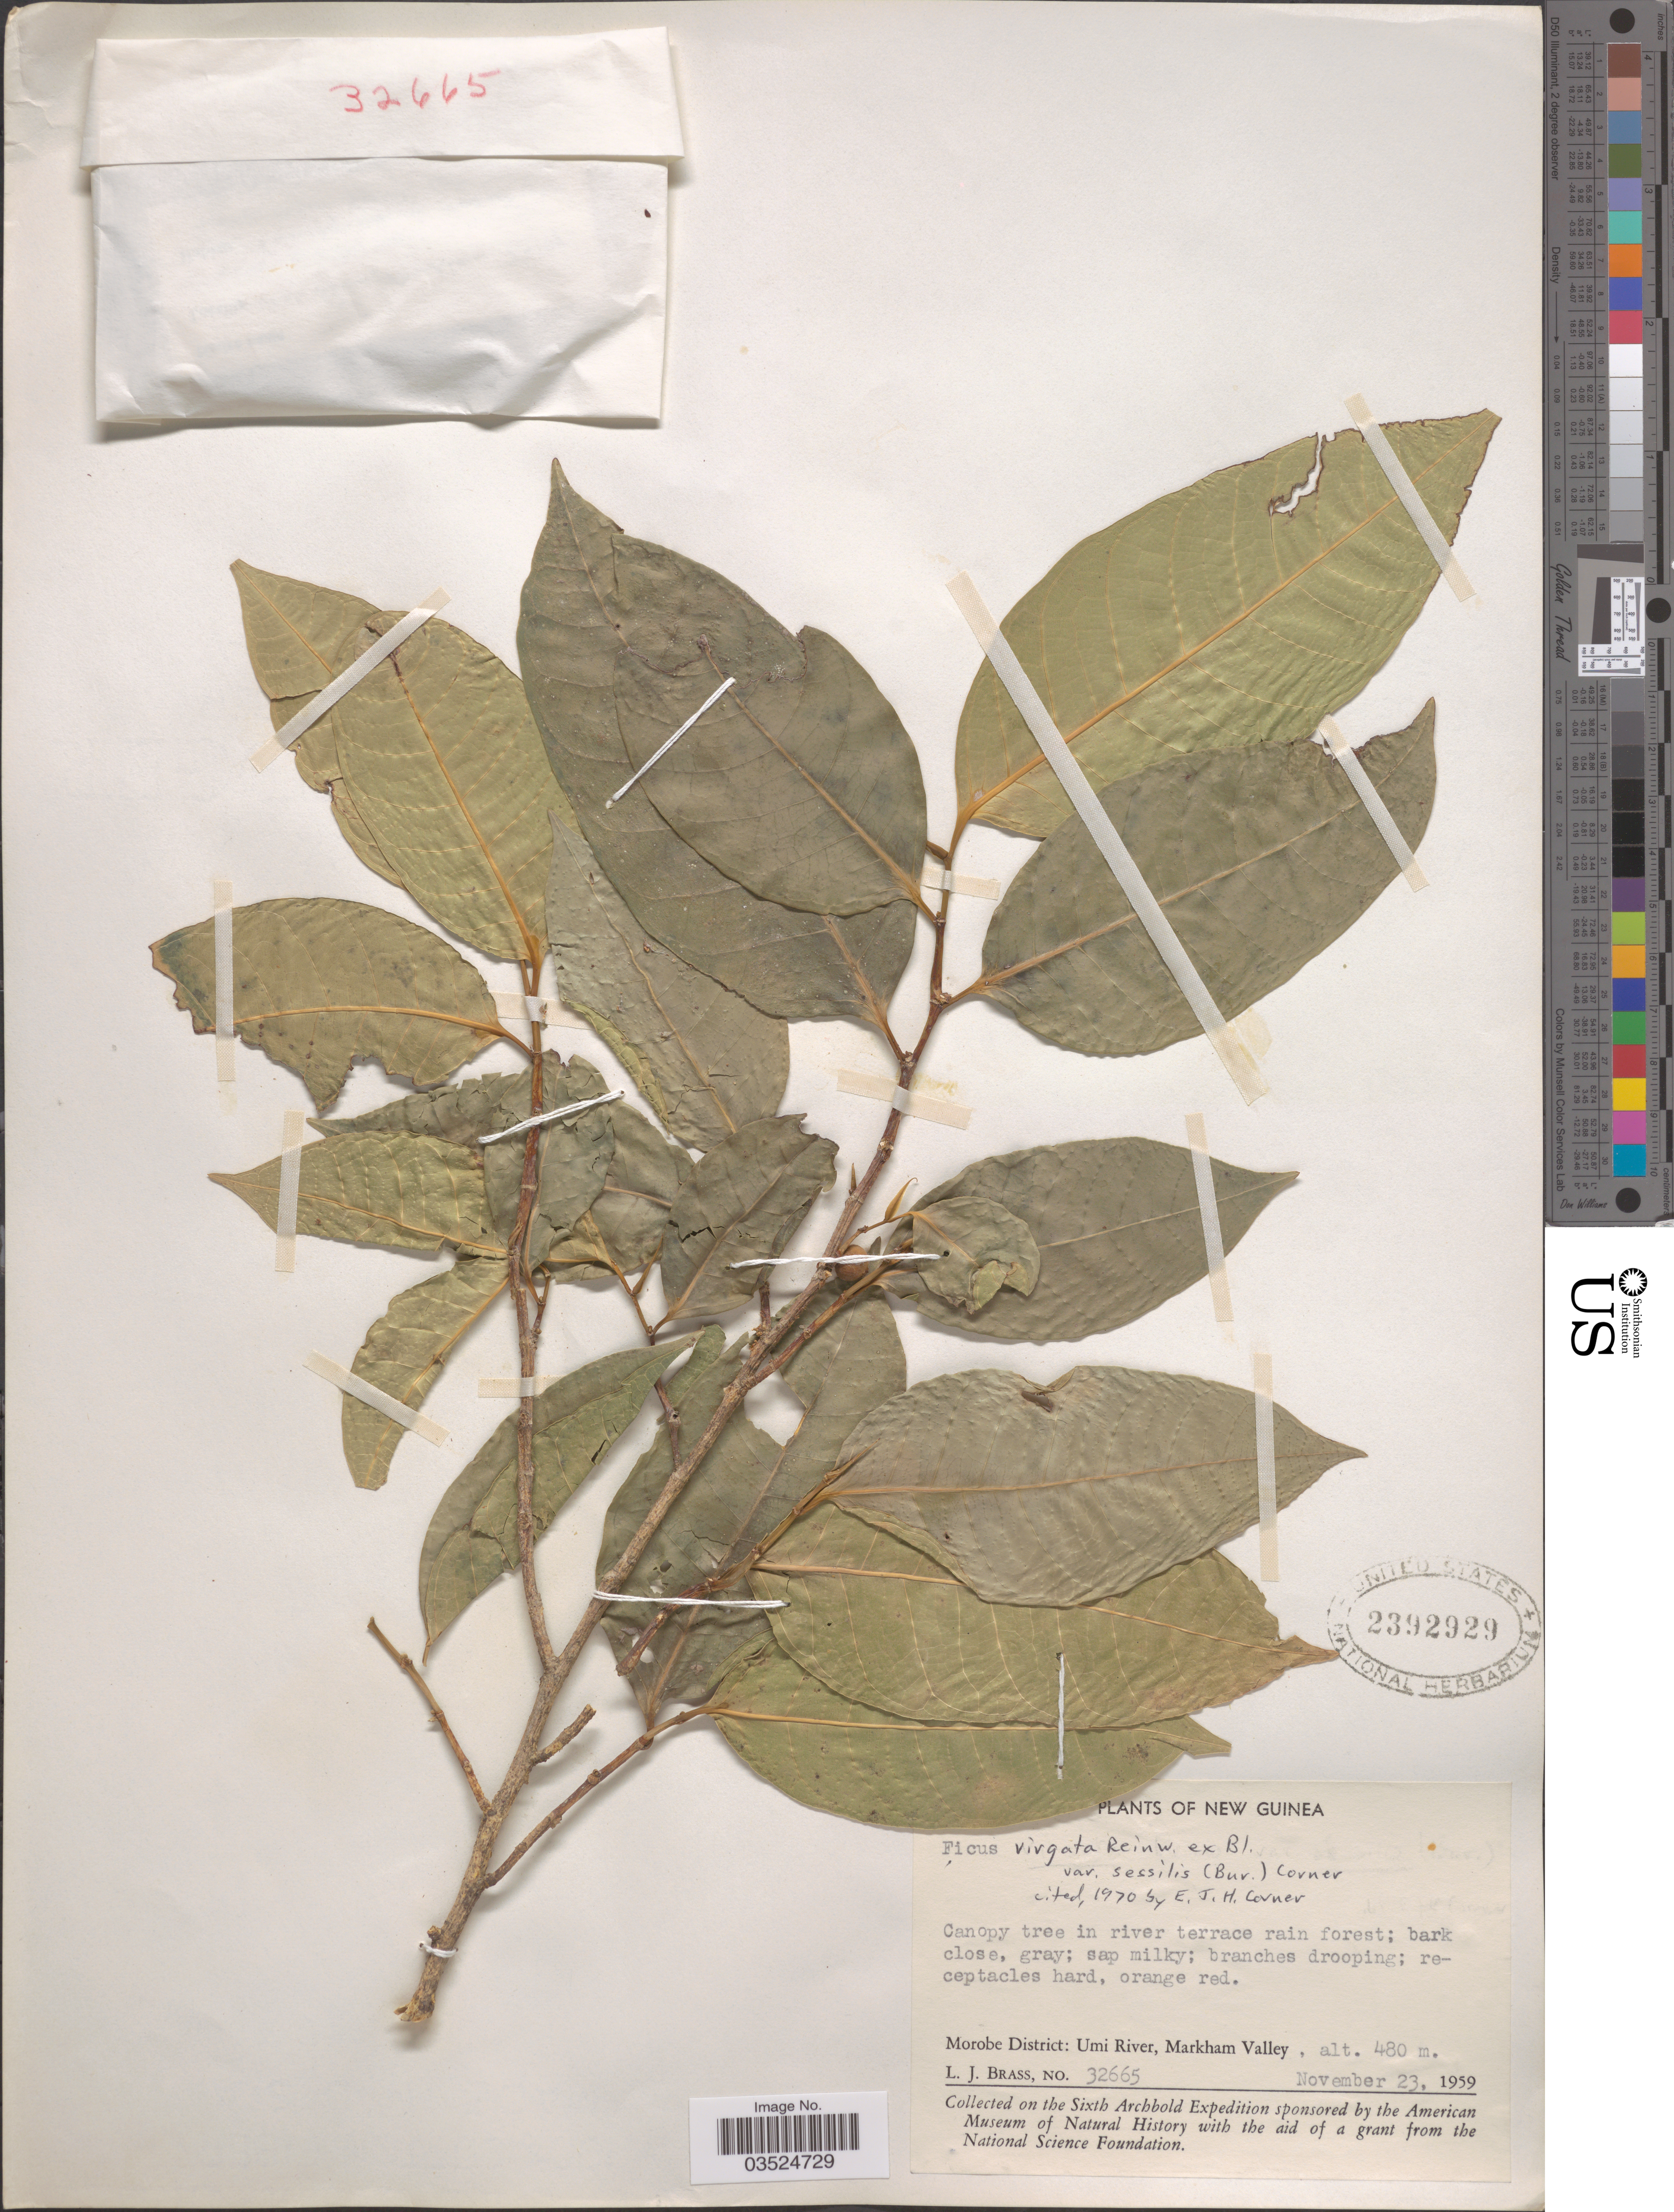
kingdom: Plantae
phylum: Tracheophyta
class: Magnoliopsida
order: Rosales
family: Moraceae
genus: Ficus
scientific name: Ficus virgata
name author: Reinw.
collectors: L. J. Brass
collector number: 32665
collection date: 1959-11-23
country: Papua New Guinea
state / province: Morobe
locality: New Guinea. Morobe District: Umi River, Markham Valley.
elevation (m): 480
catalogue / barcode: US 2392929